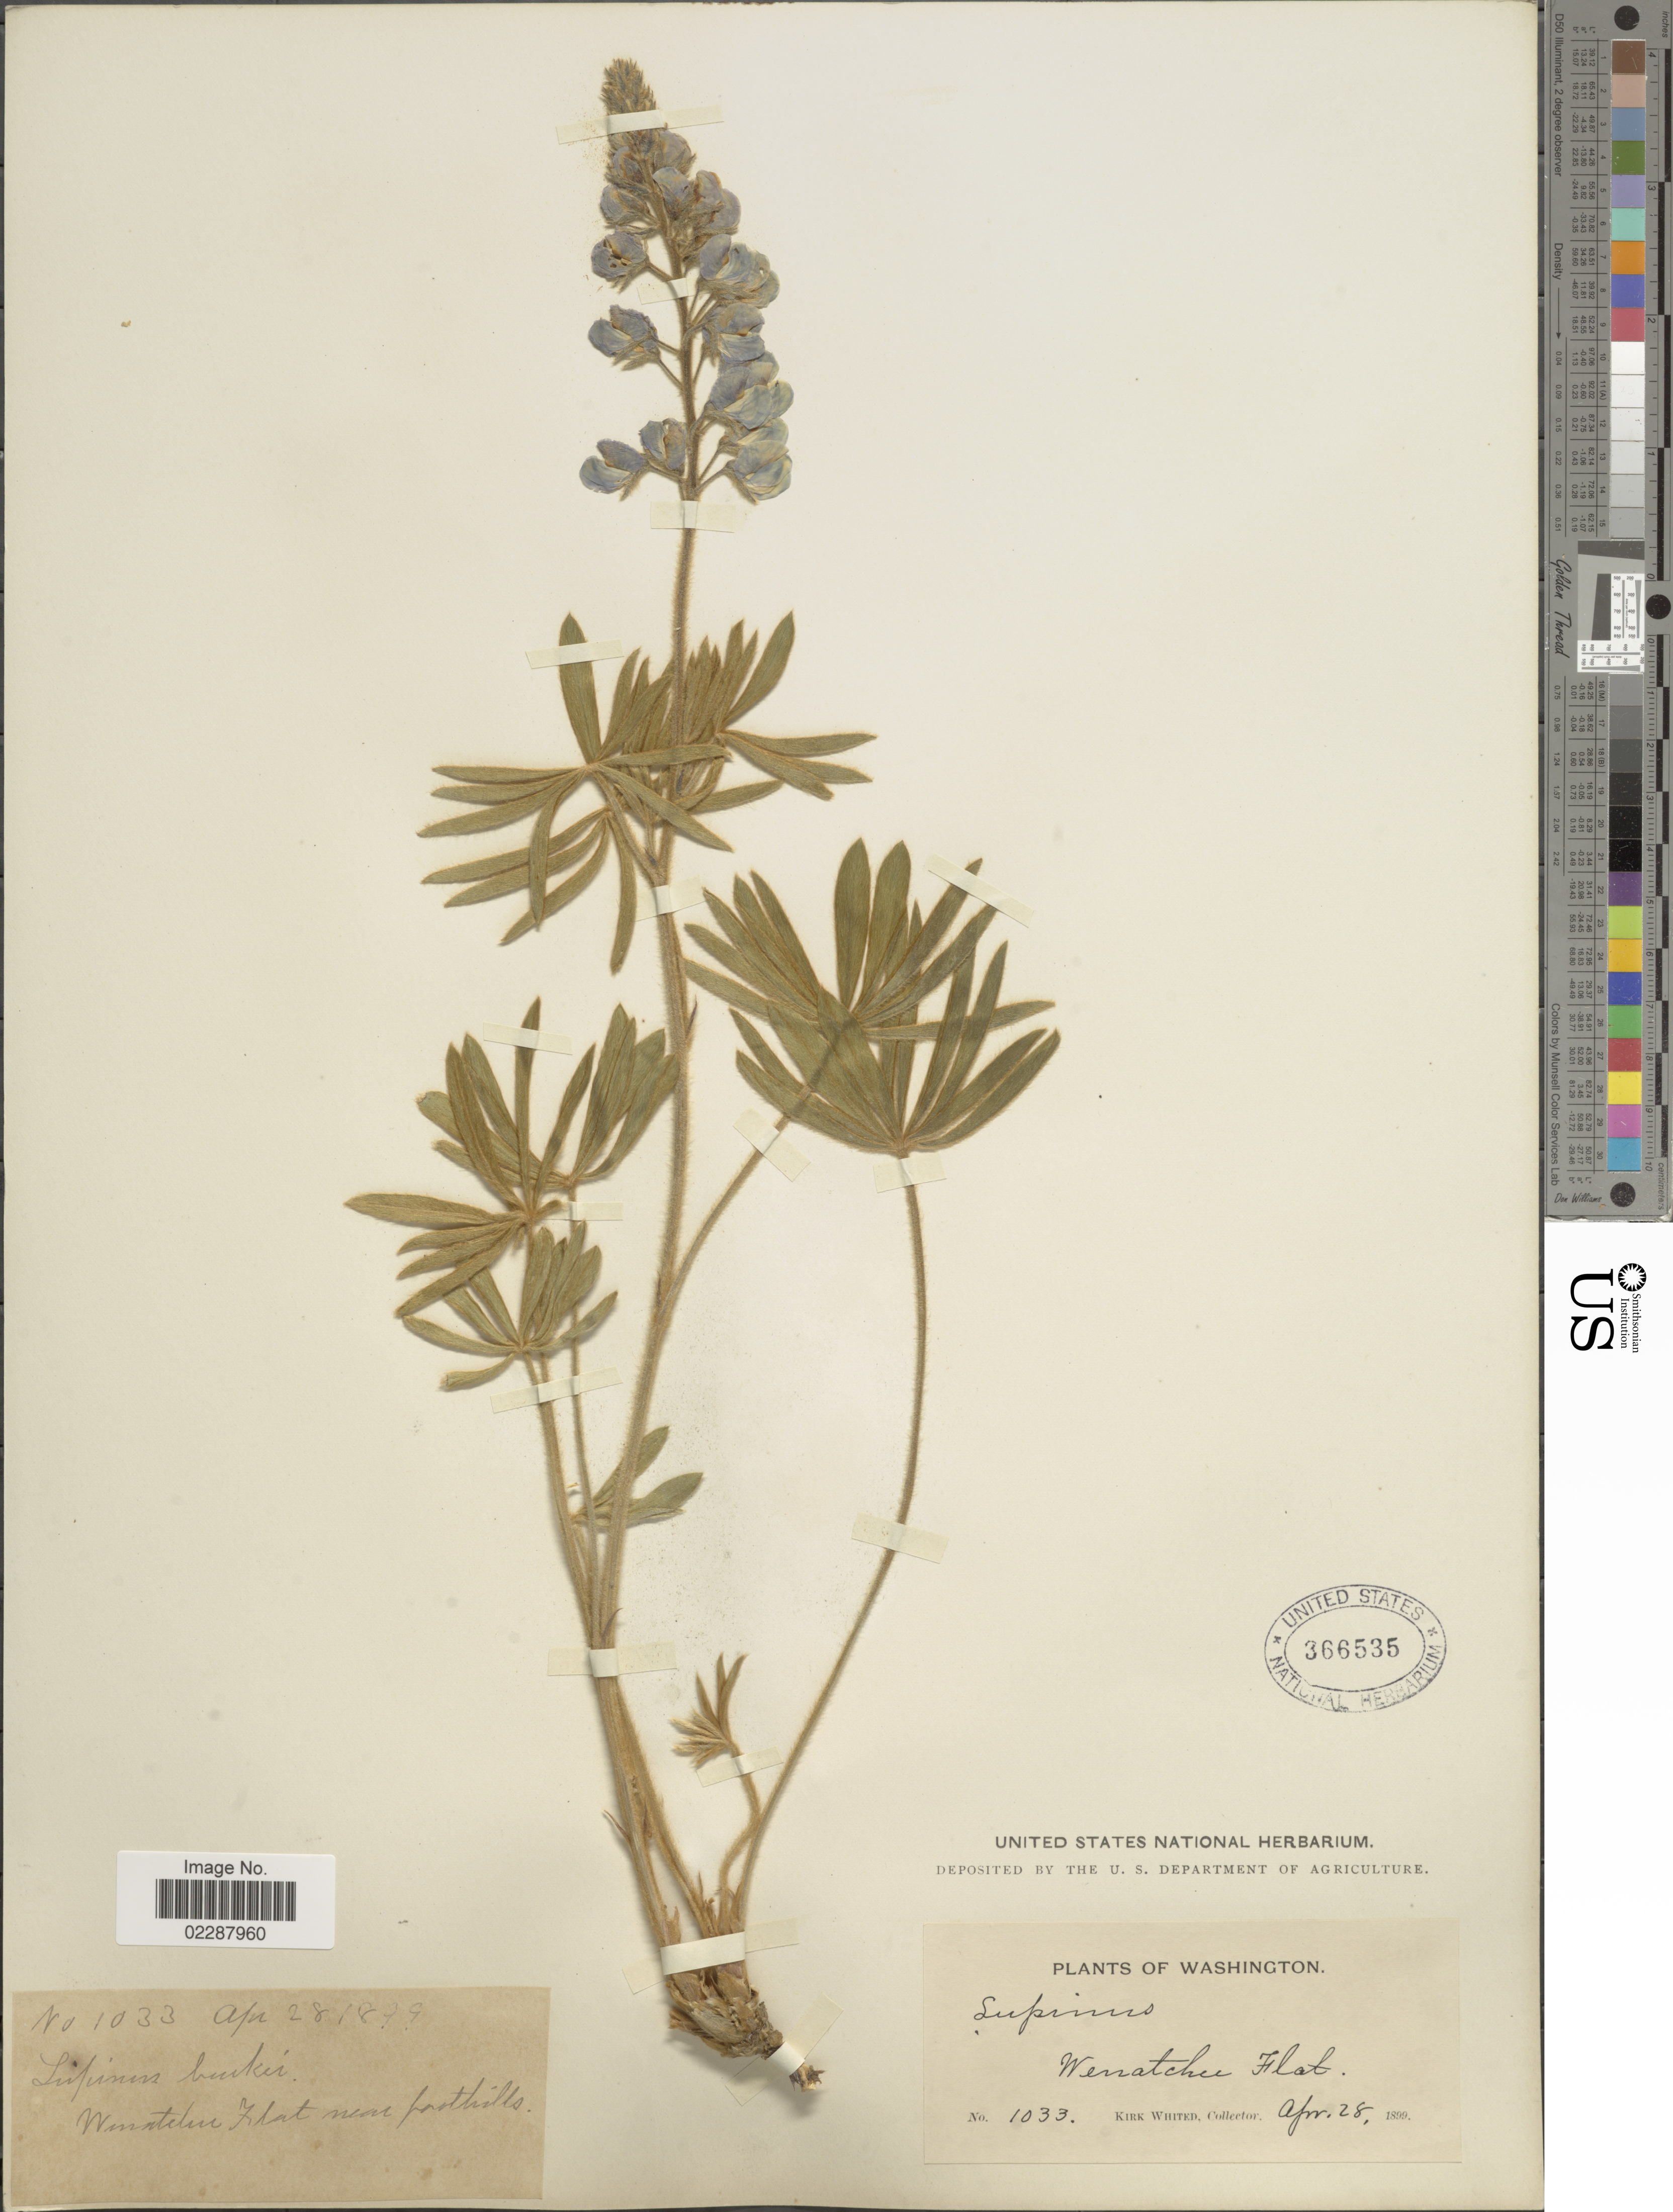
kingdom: Plantae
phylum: Tracheophyta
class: Magnoliopsida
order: Fabales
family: Fabaceae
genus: Lupinus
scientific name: Lupinus suksdorfii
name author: B.L. Rob. ex Piper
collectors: K. Whited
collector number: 1033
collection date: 1899-04-28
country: United States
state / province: Washington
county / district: Chelan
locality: Wenatchee flat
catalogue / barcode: US 366535